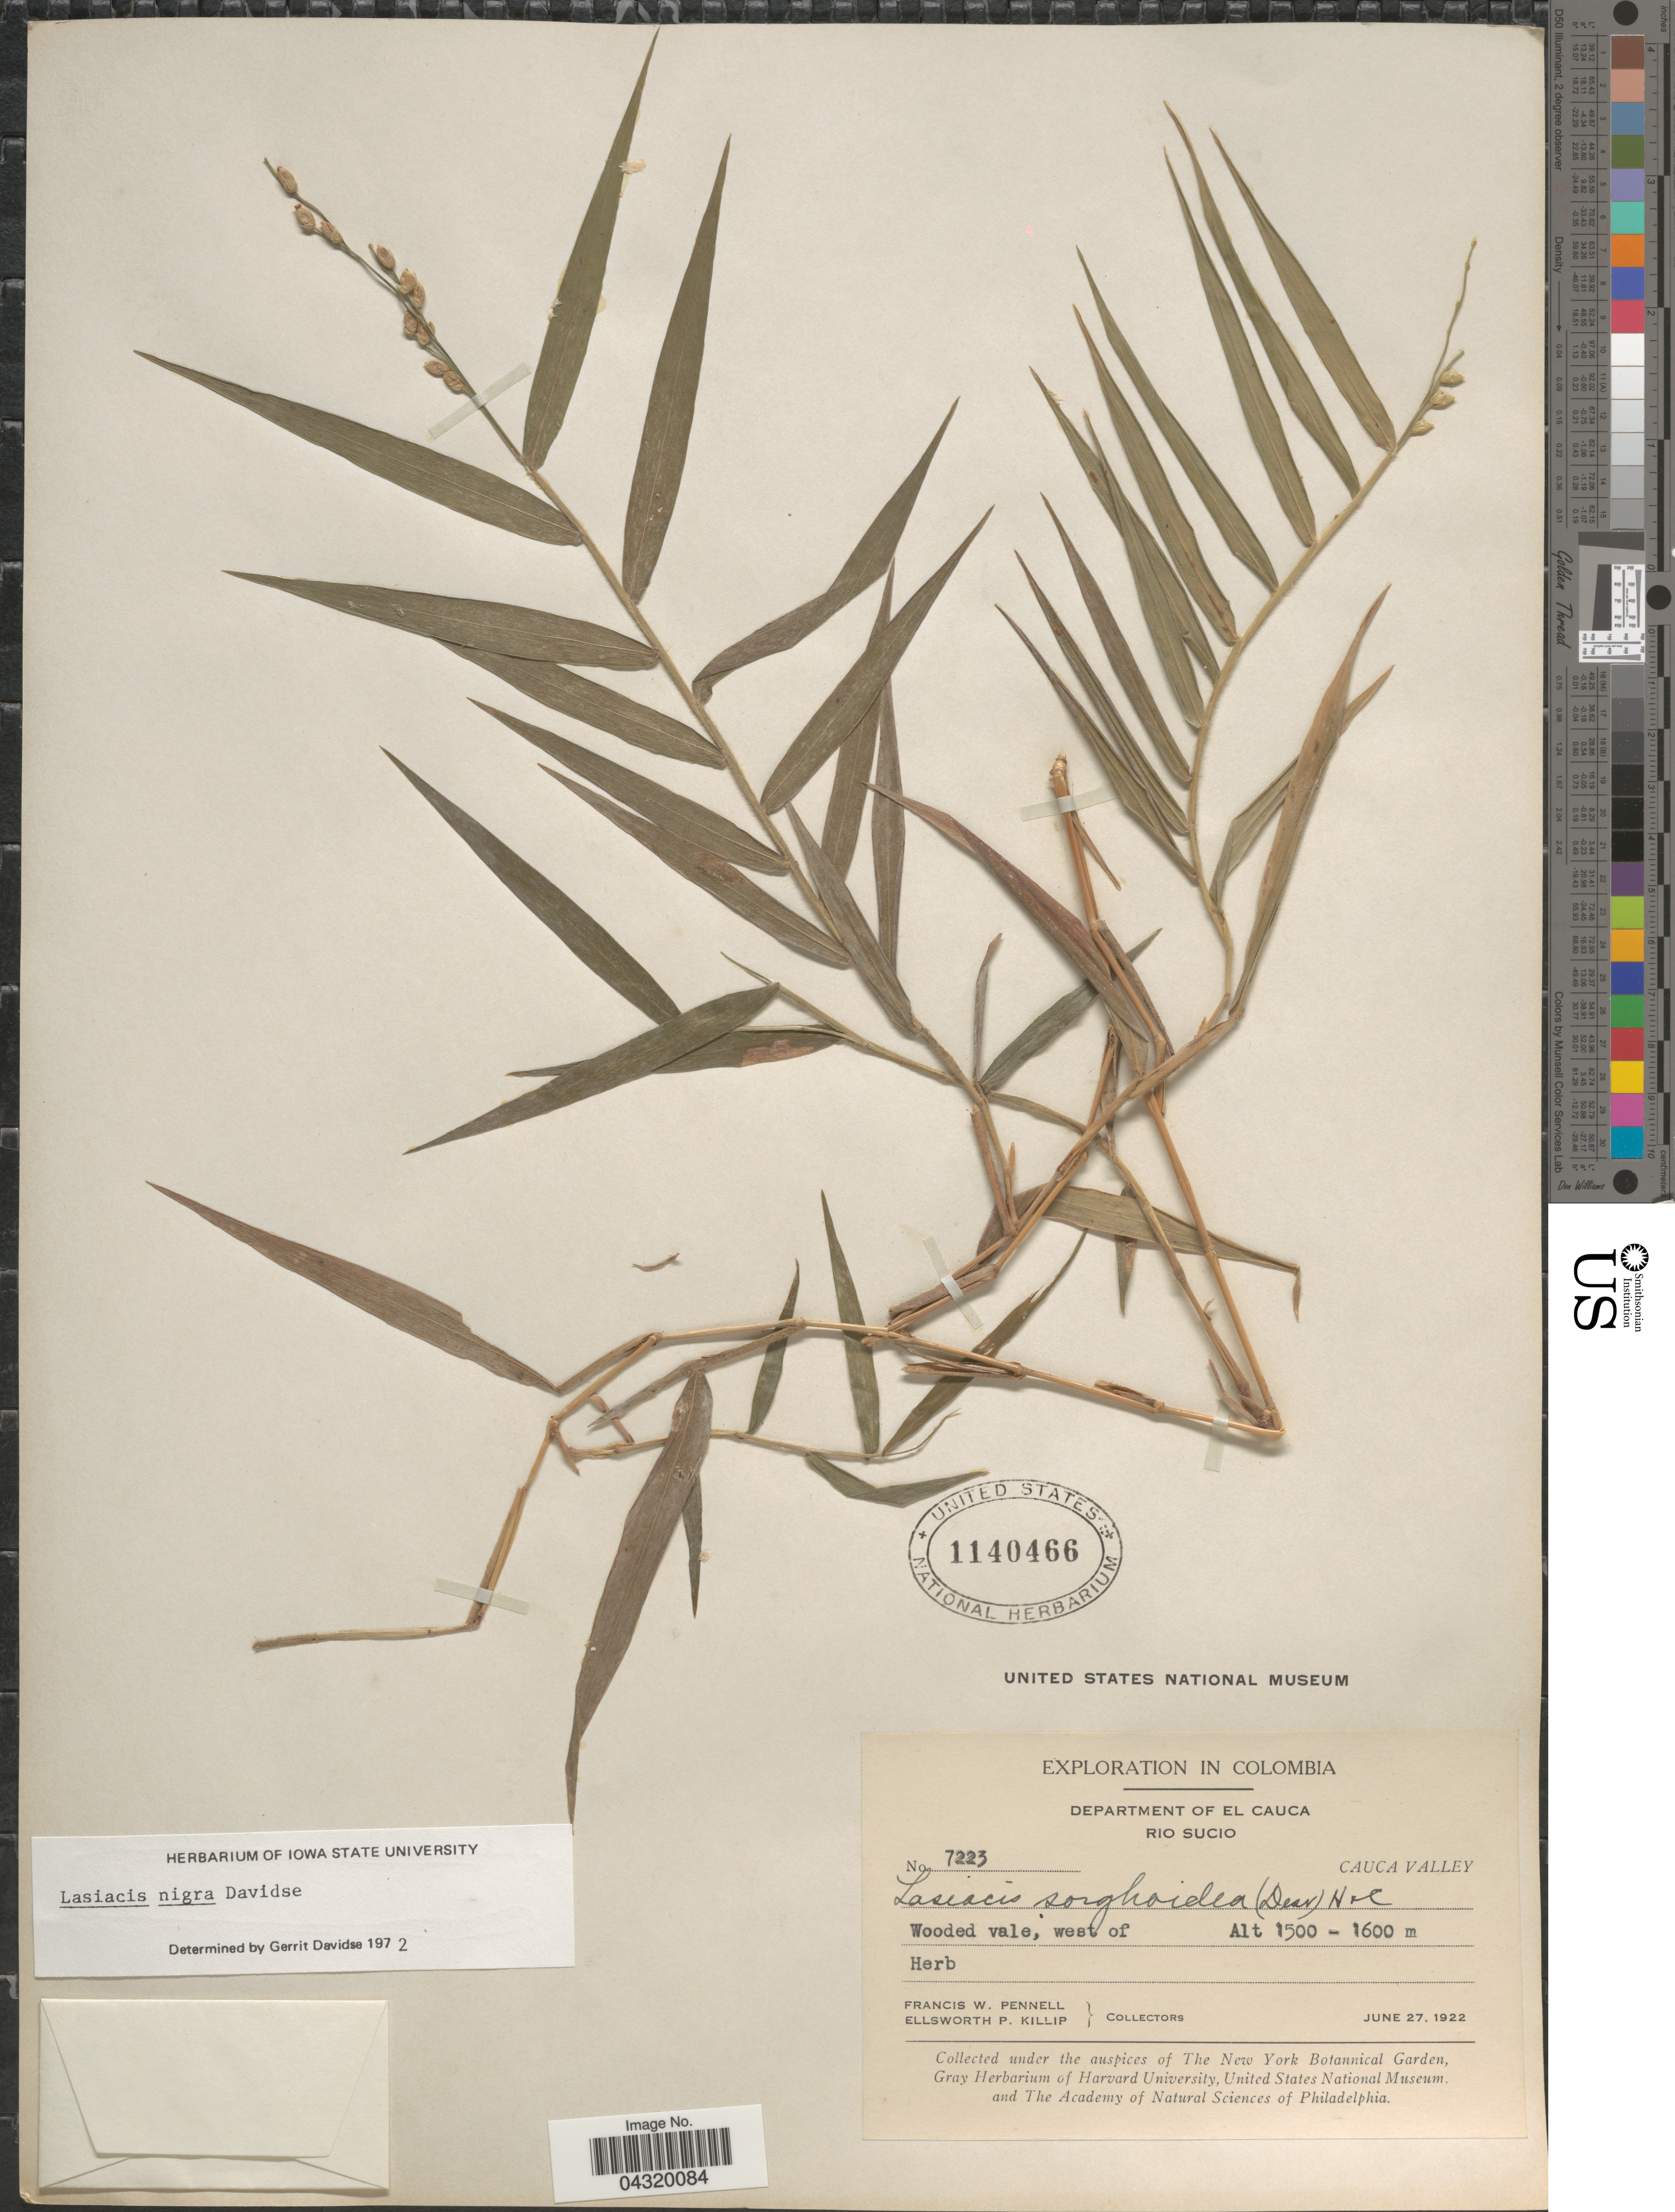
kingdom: Plantae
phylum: Tracheophyta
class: Liliopsida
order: Poales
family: Poaceae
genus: Lasiacis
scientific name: Lasiacis nigra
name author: Davidse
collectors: F. W. Pennell & E. P. Killip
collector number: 7223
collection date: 1922-06-27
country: Colombia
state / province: Cauca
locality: Exploration in Colombia. Department of El Cauca. Rio Sucio. Cauca Valley. Wooded vale, west of.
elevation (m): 1500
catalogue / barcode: US 1140466